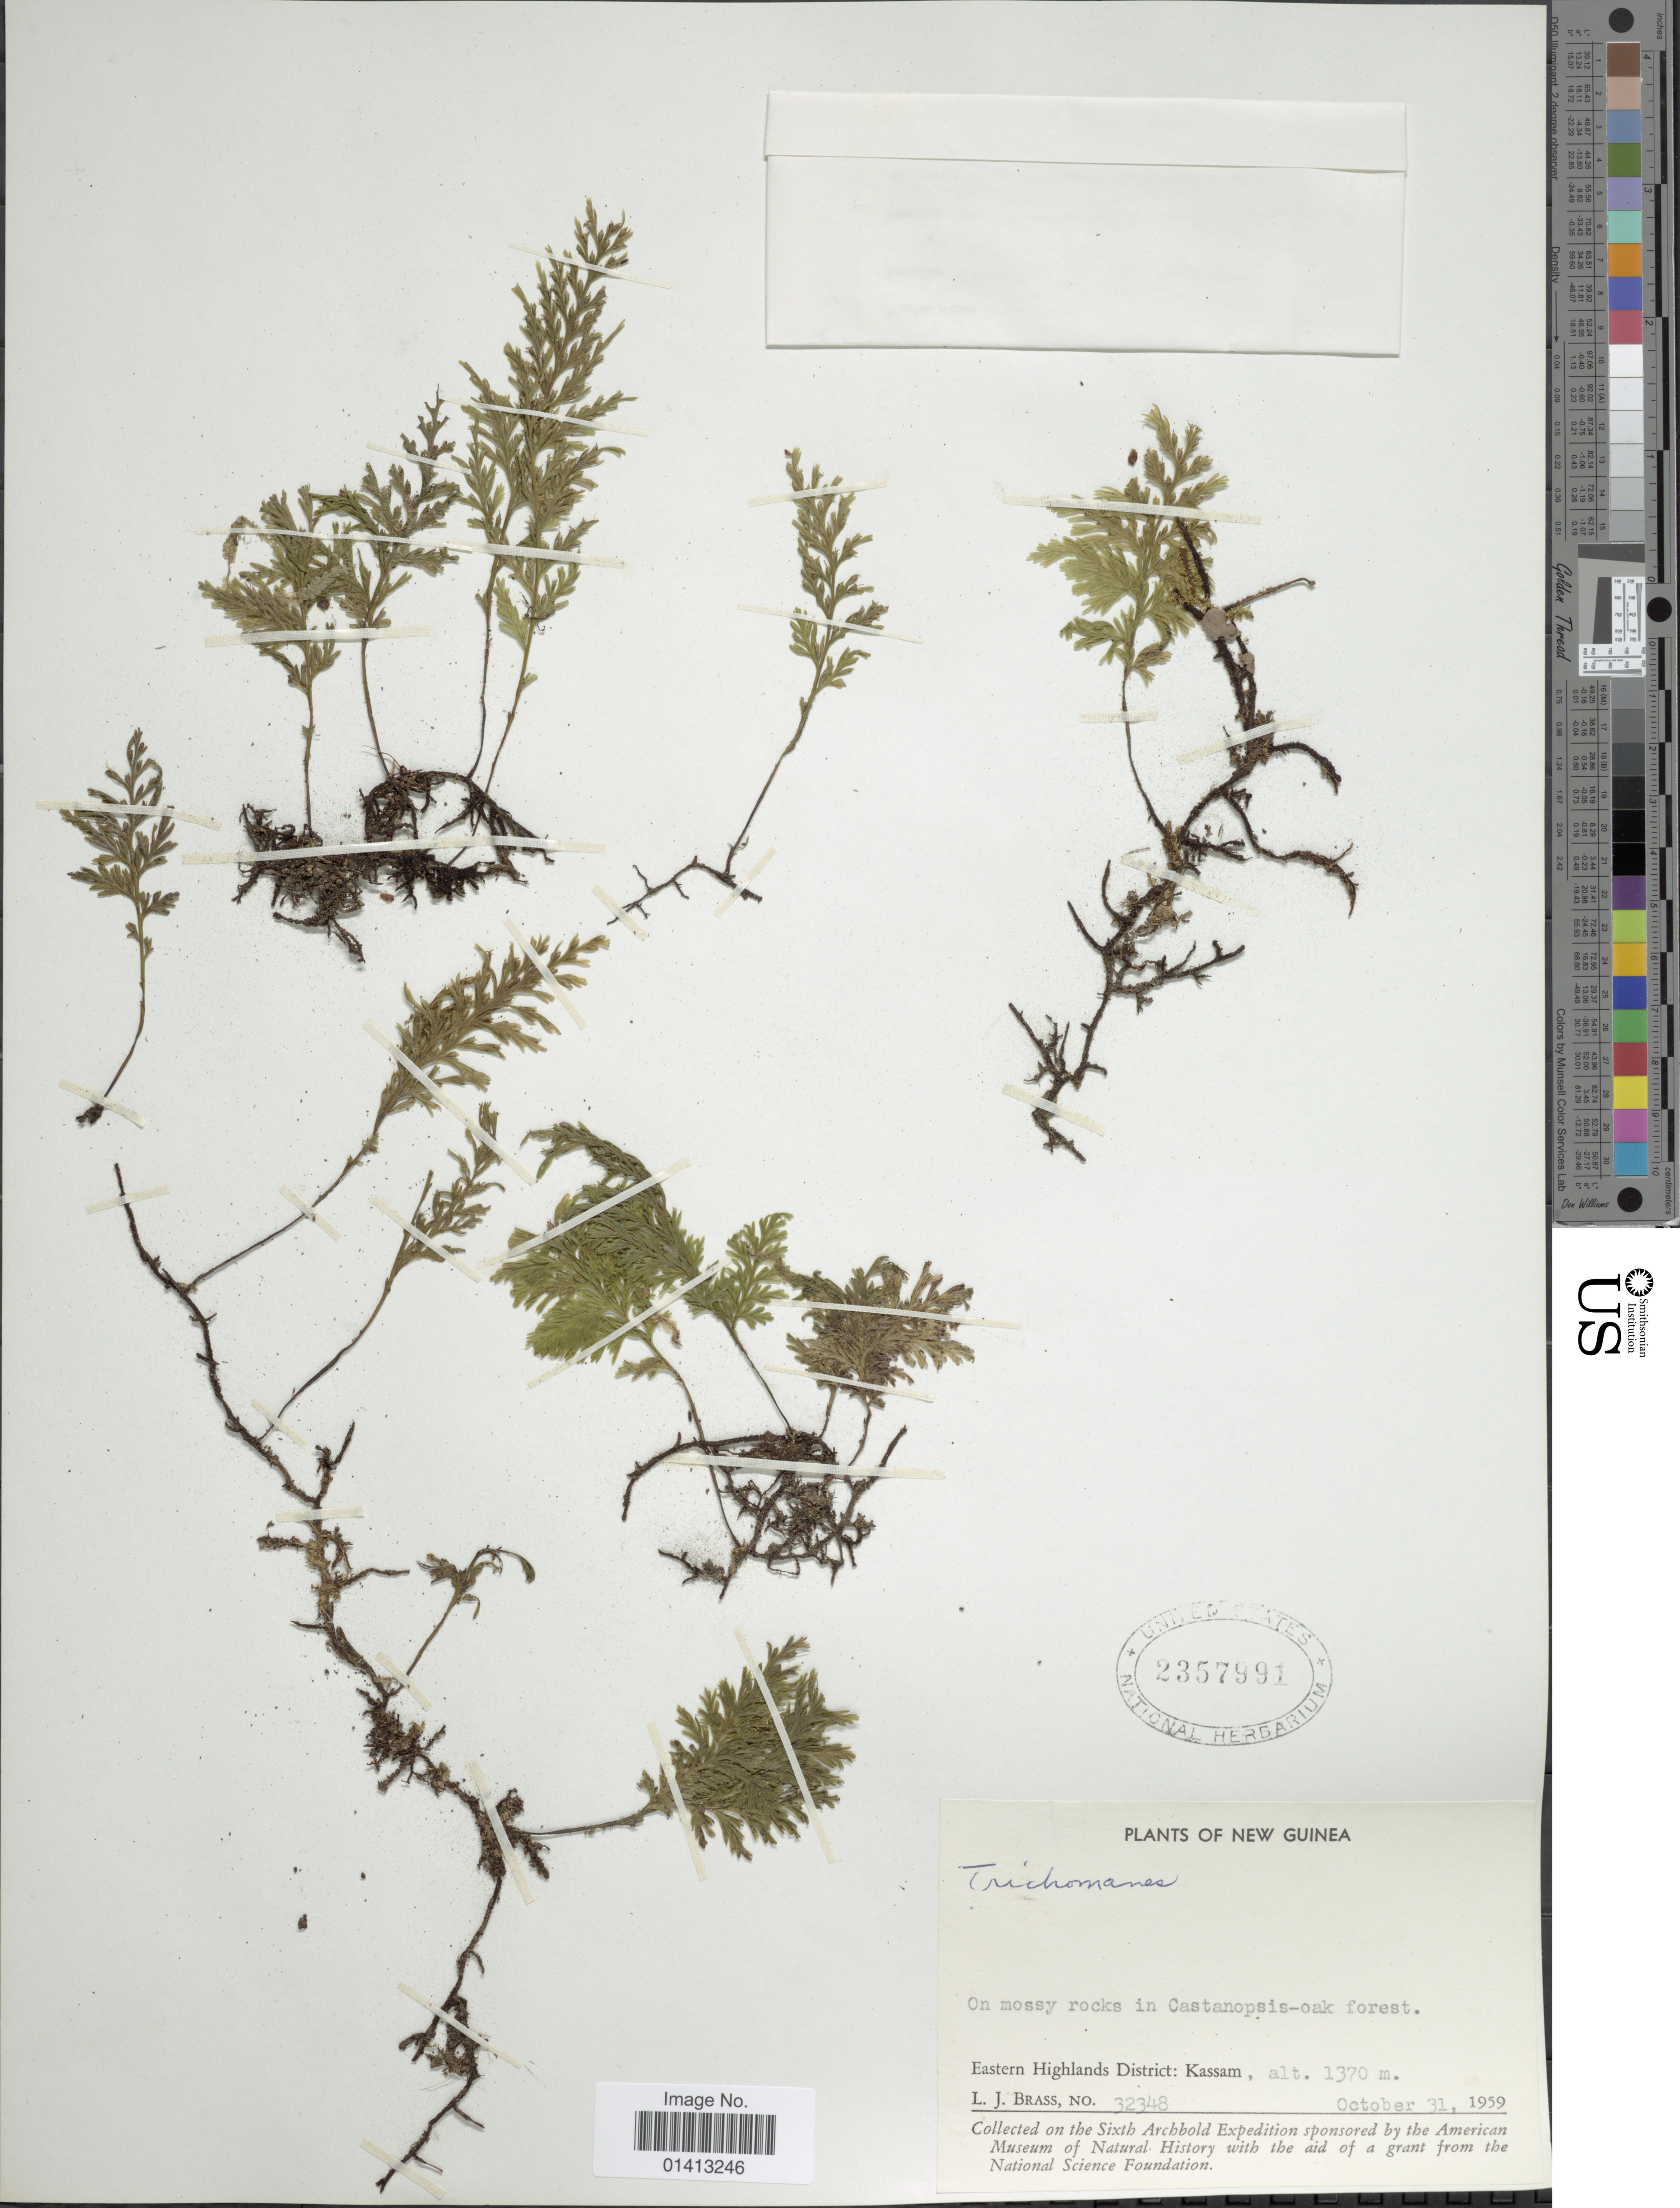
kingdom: Plantae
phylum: Tracheophyta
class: Polypodiopsida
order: Hymenophyllales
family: Hymenophyllaceae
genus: Crepidomanes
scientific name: Crepidomanes sp.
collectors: L. J. Brass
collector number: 32348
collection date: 1959-10-31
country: Papua New Guinea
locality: New Guinea, Eastern Highlands District: Kassam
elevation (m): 1370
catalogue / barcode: US 2357991